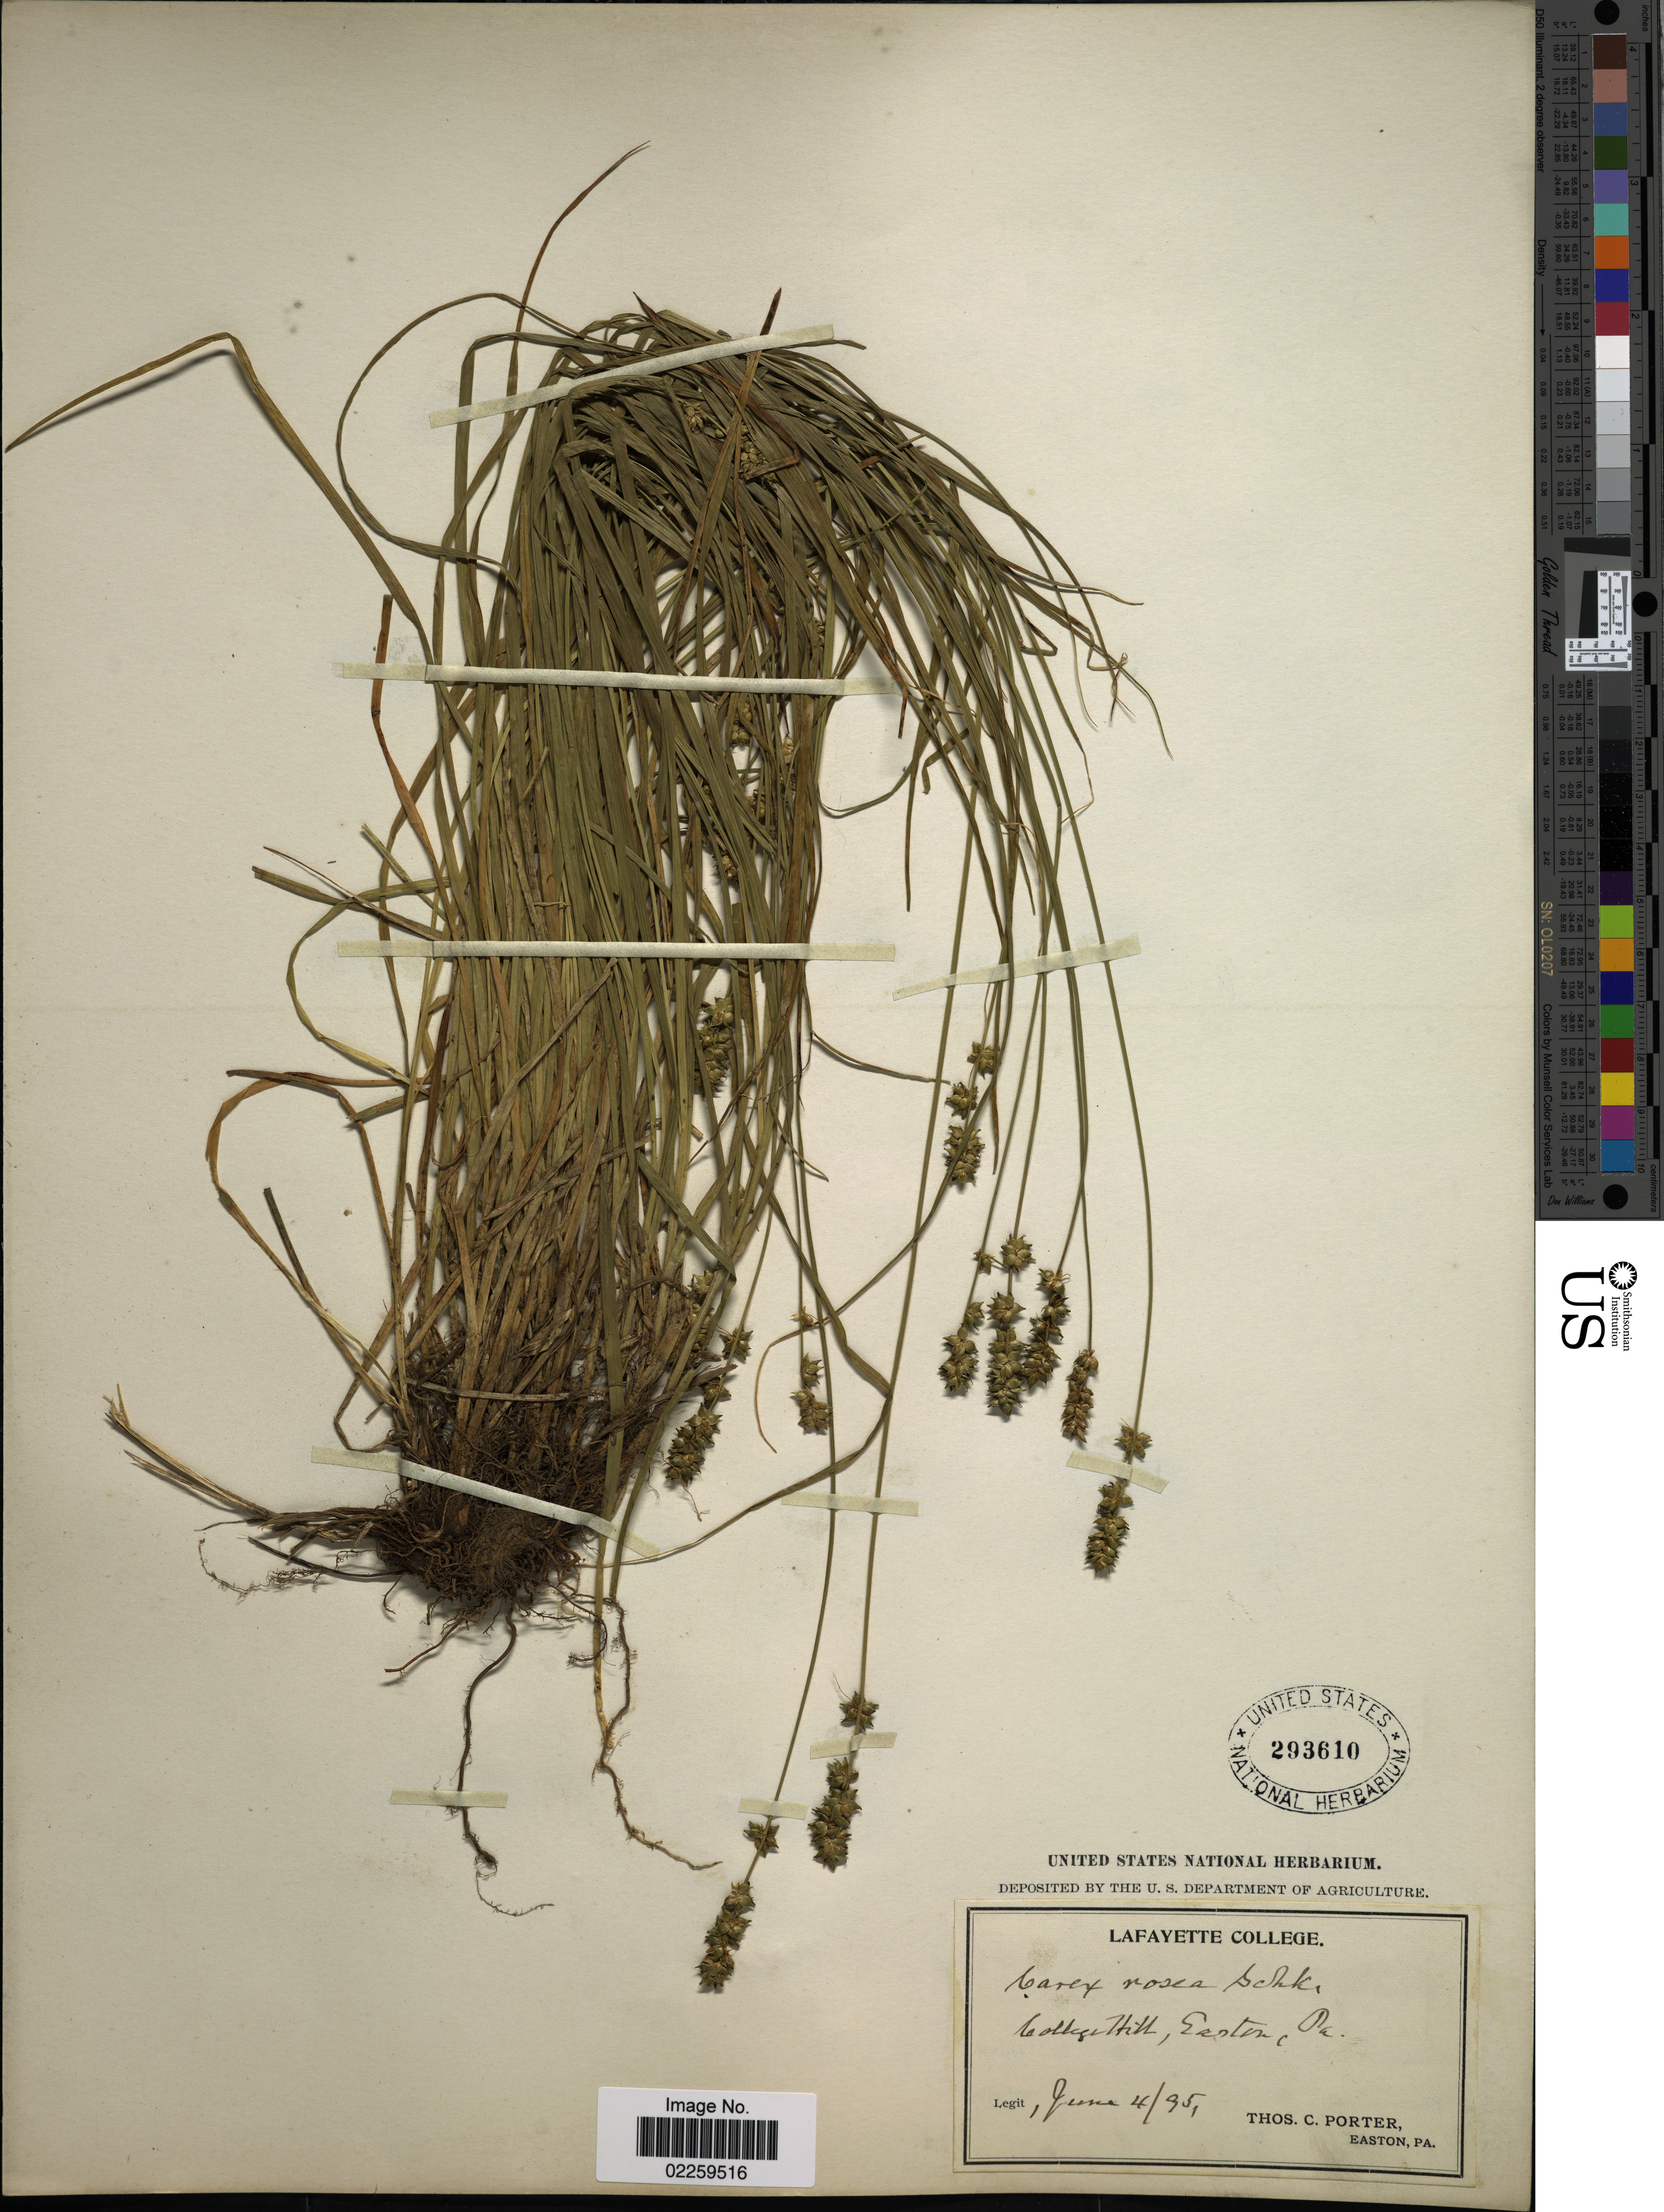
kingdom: Plantae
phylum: Tracheophyta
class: Liliopsida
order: Poales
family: Cyperaceae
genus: Carex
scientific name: Carex rosea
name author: Willd.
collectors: T. Porter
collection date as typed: Transcribed d/m/y: 4/6/95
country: United States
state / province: Pennsylvania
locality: College Hill, Easton, Pa.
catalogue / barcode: US 293610